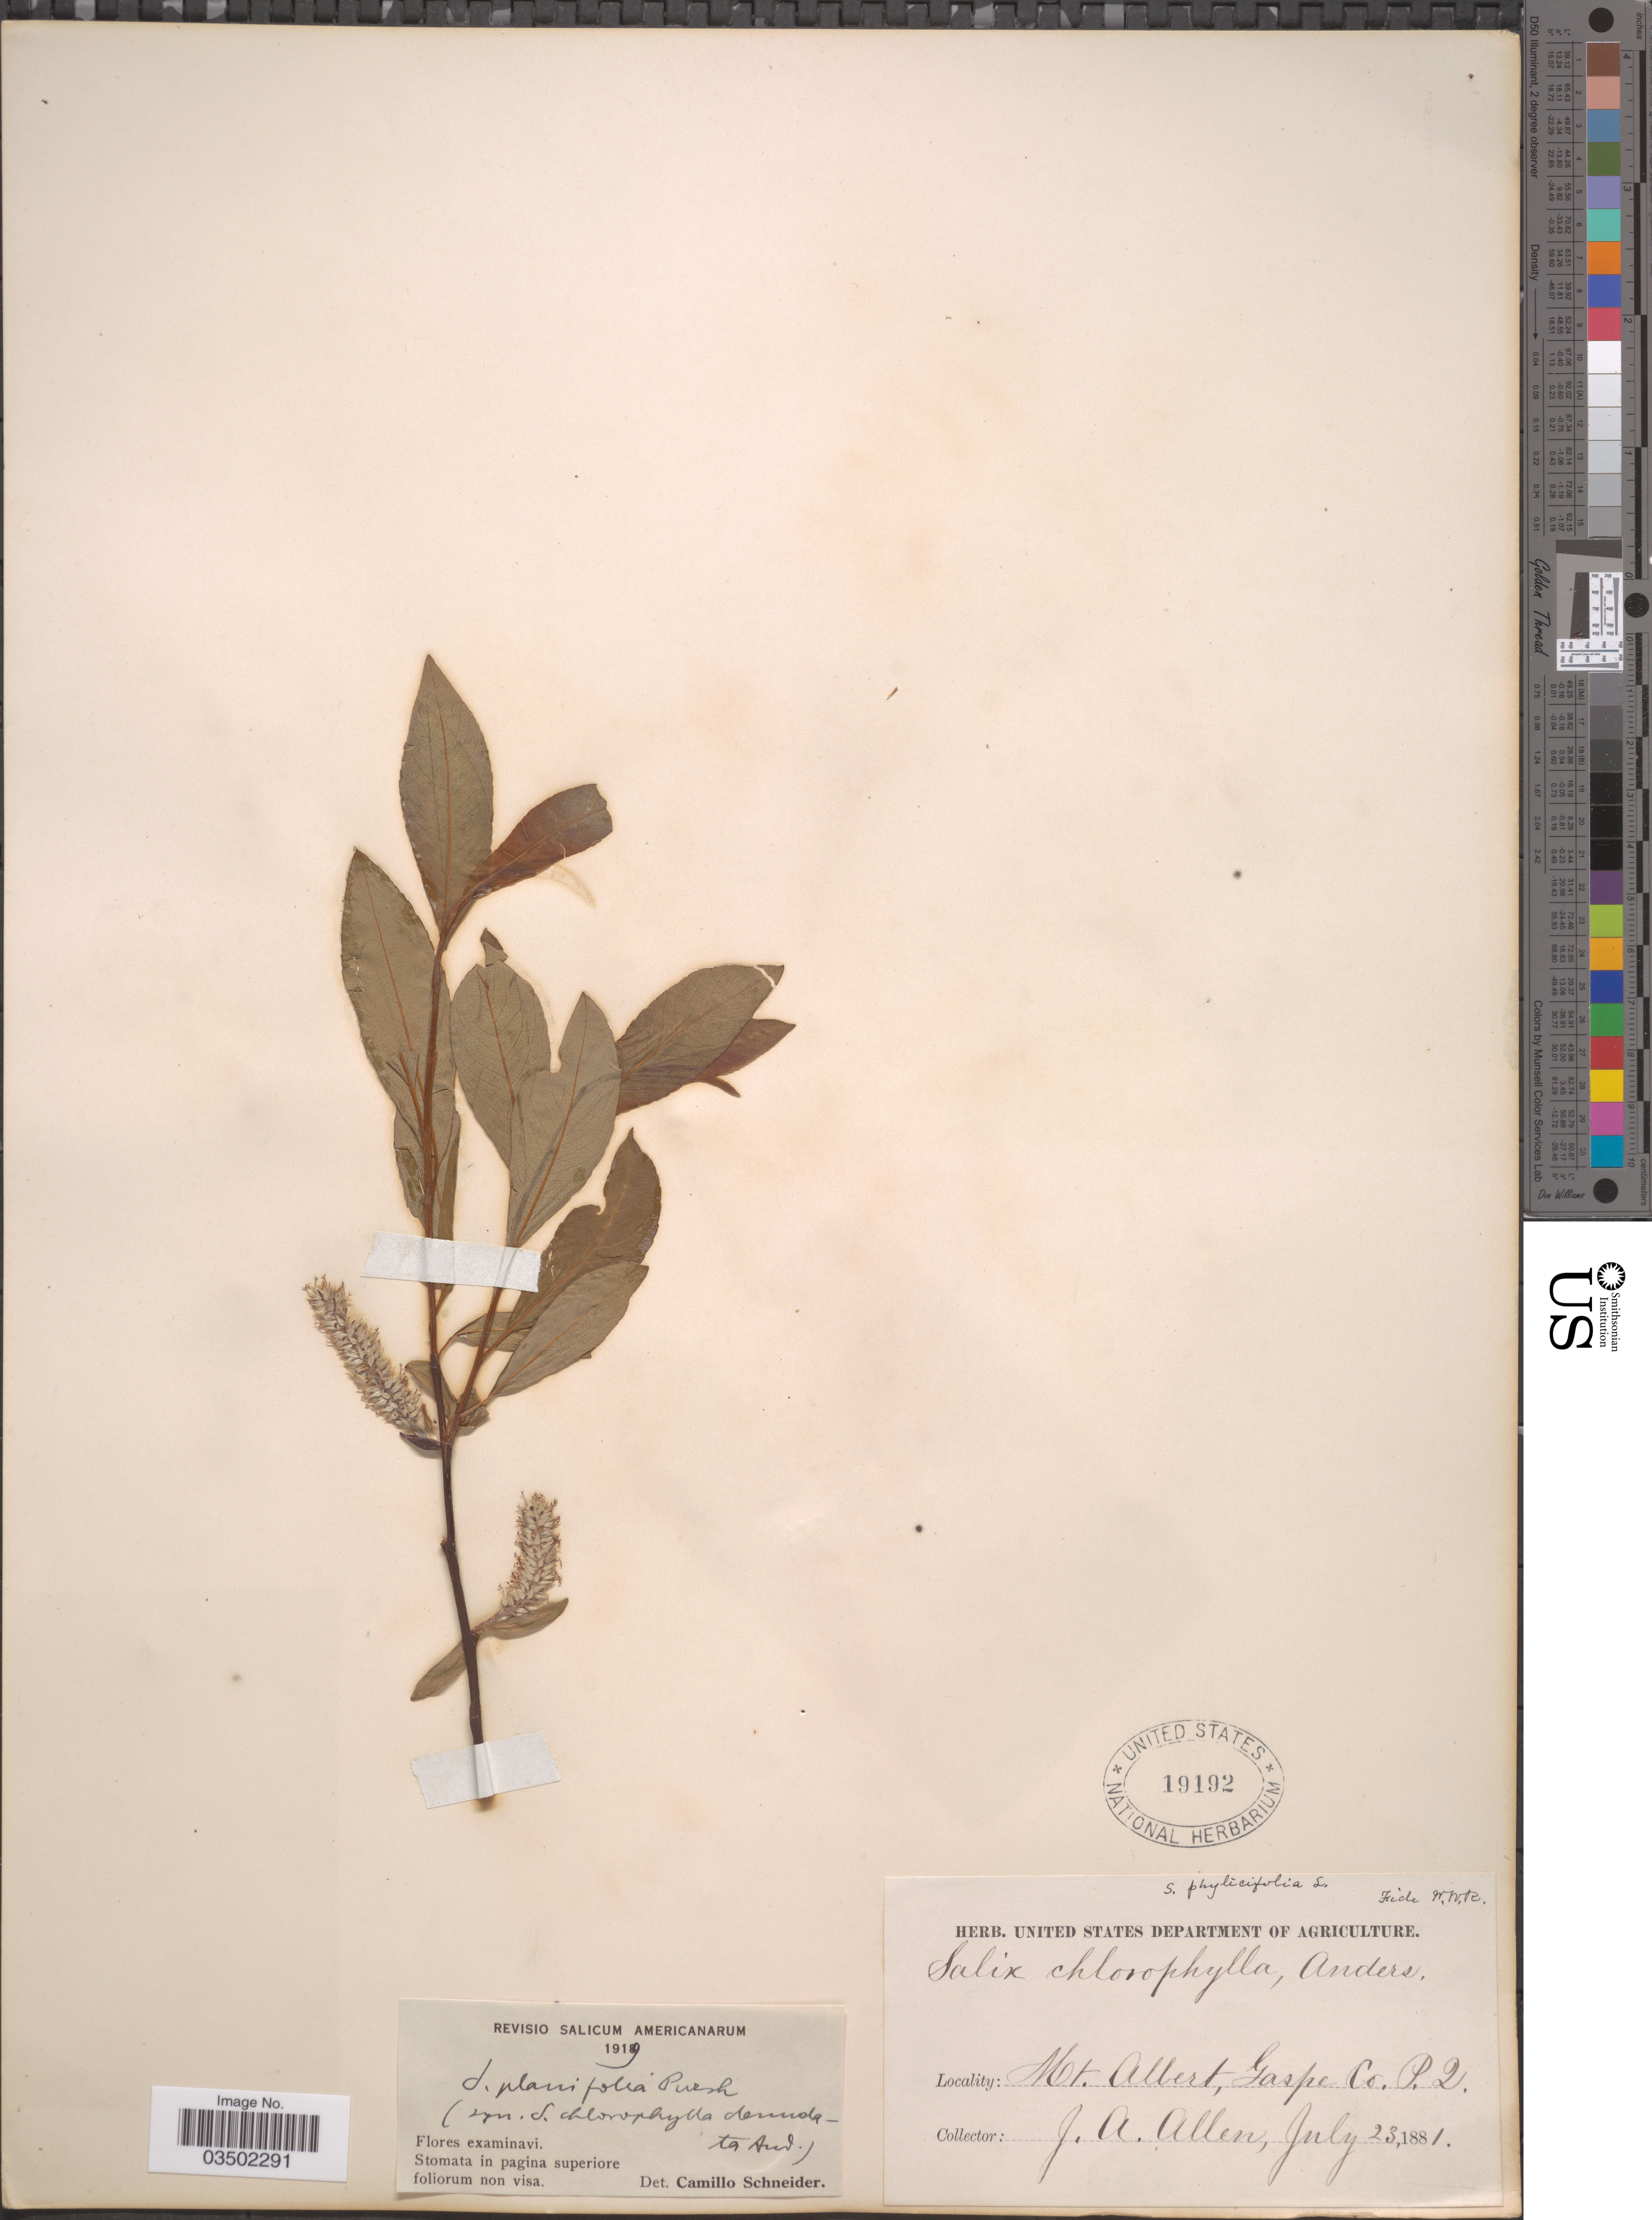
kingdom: Plantae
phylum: Tracheophyta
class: Magnoliopsida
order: Malpighiales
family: Salicaceae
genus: Salix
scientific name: Salix planifolia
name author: Pursh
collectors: J. Allen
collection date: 1881-07-23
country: Canada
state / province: Quebec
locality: Mt. Albert, Gaspe Co. P.Q.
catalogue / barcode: US 19192